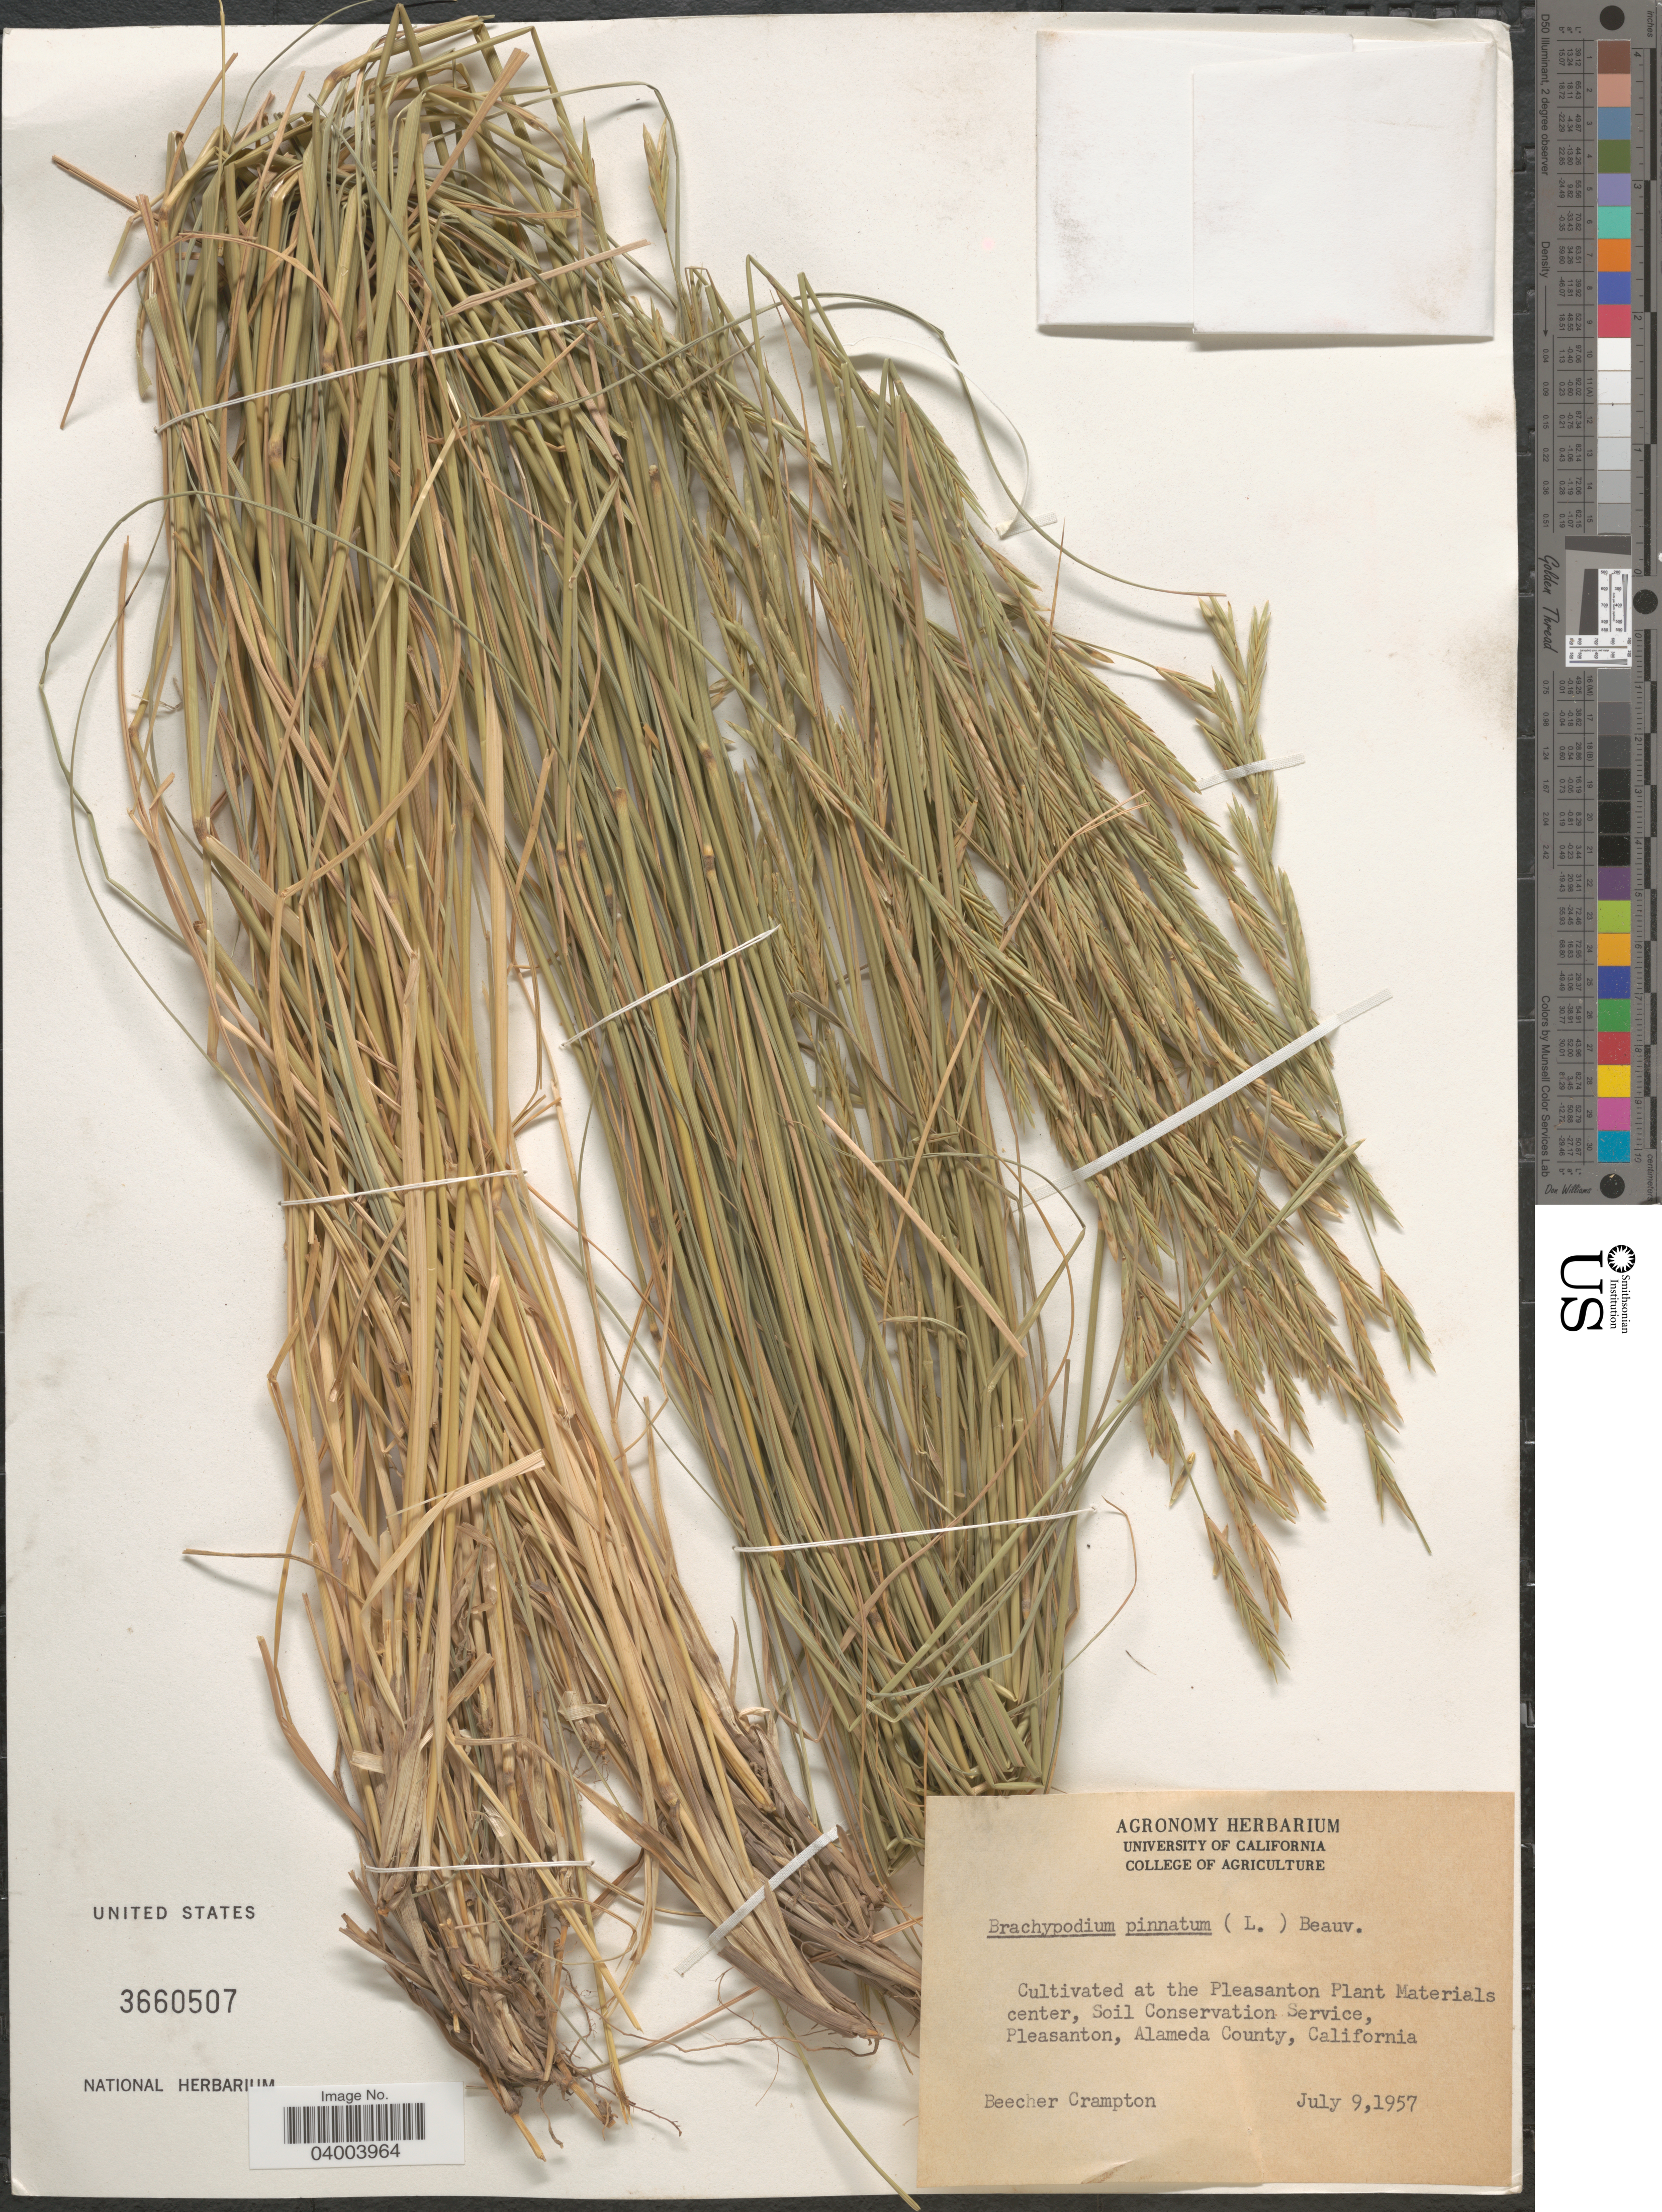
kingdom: Plantae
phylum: Tracheophyta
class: Liliopsida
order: Poales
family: Poaceae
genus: Brachypodium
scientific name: Brachypodium pinnatum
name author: (L.) P. Beauv.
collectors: B. Crampton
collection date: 1957-07-09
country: United States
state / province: California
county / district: Alameda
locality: At the Pleasanton Plant Materials center, Soil Conservation Service, Pleasanton, Alameda County.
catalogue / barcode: US 3660507